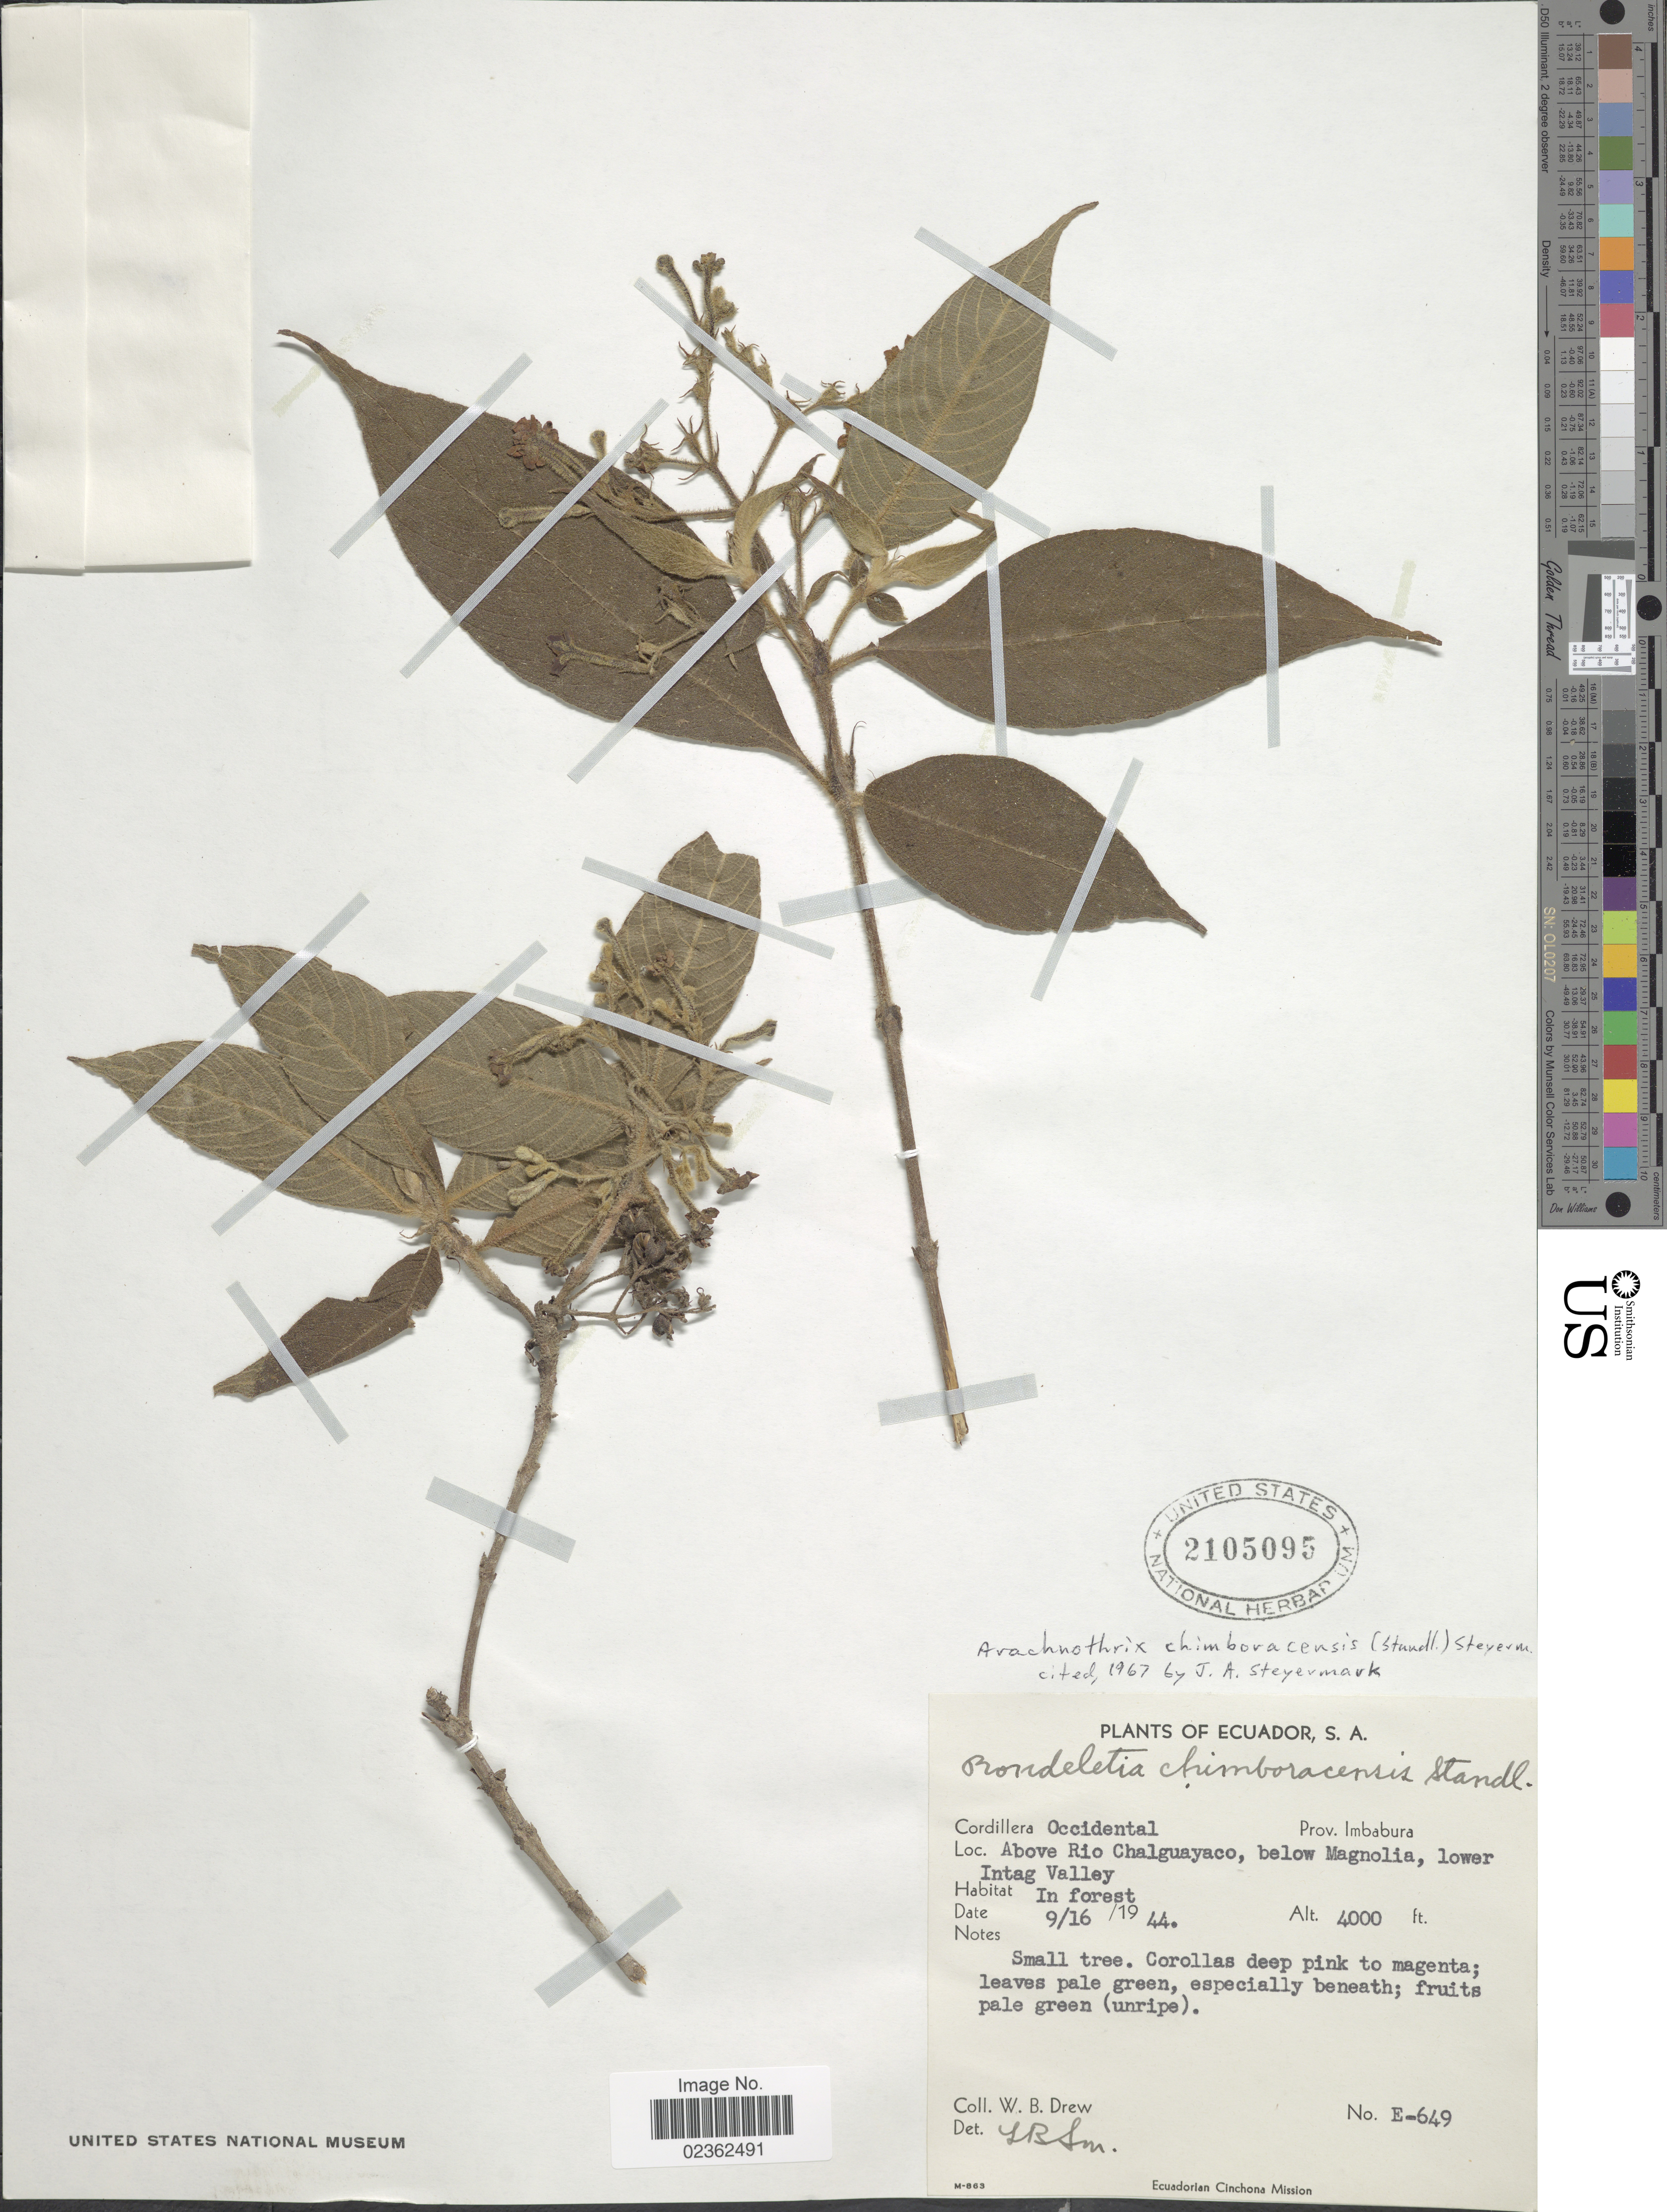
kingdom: Plantae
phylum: Tracheophyta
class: Magnoliopsida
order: Gentianales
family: Rubiaceae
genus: Arachnothryx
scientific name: Arachnothryx chimboracensis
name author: (Standl.) Steyerm.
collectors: W. B. Drew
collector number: E-649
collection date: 1944-09-16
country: Ecuador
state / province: Imbabura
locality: Cordillera Occidental, above Rio Chalguayaco, below Magnolia, lower Intag Valley, in forest.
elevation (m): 1219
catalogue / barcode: US 2105095